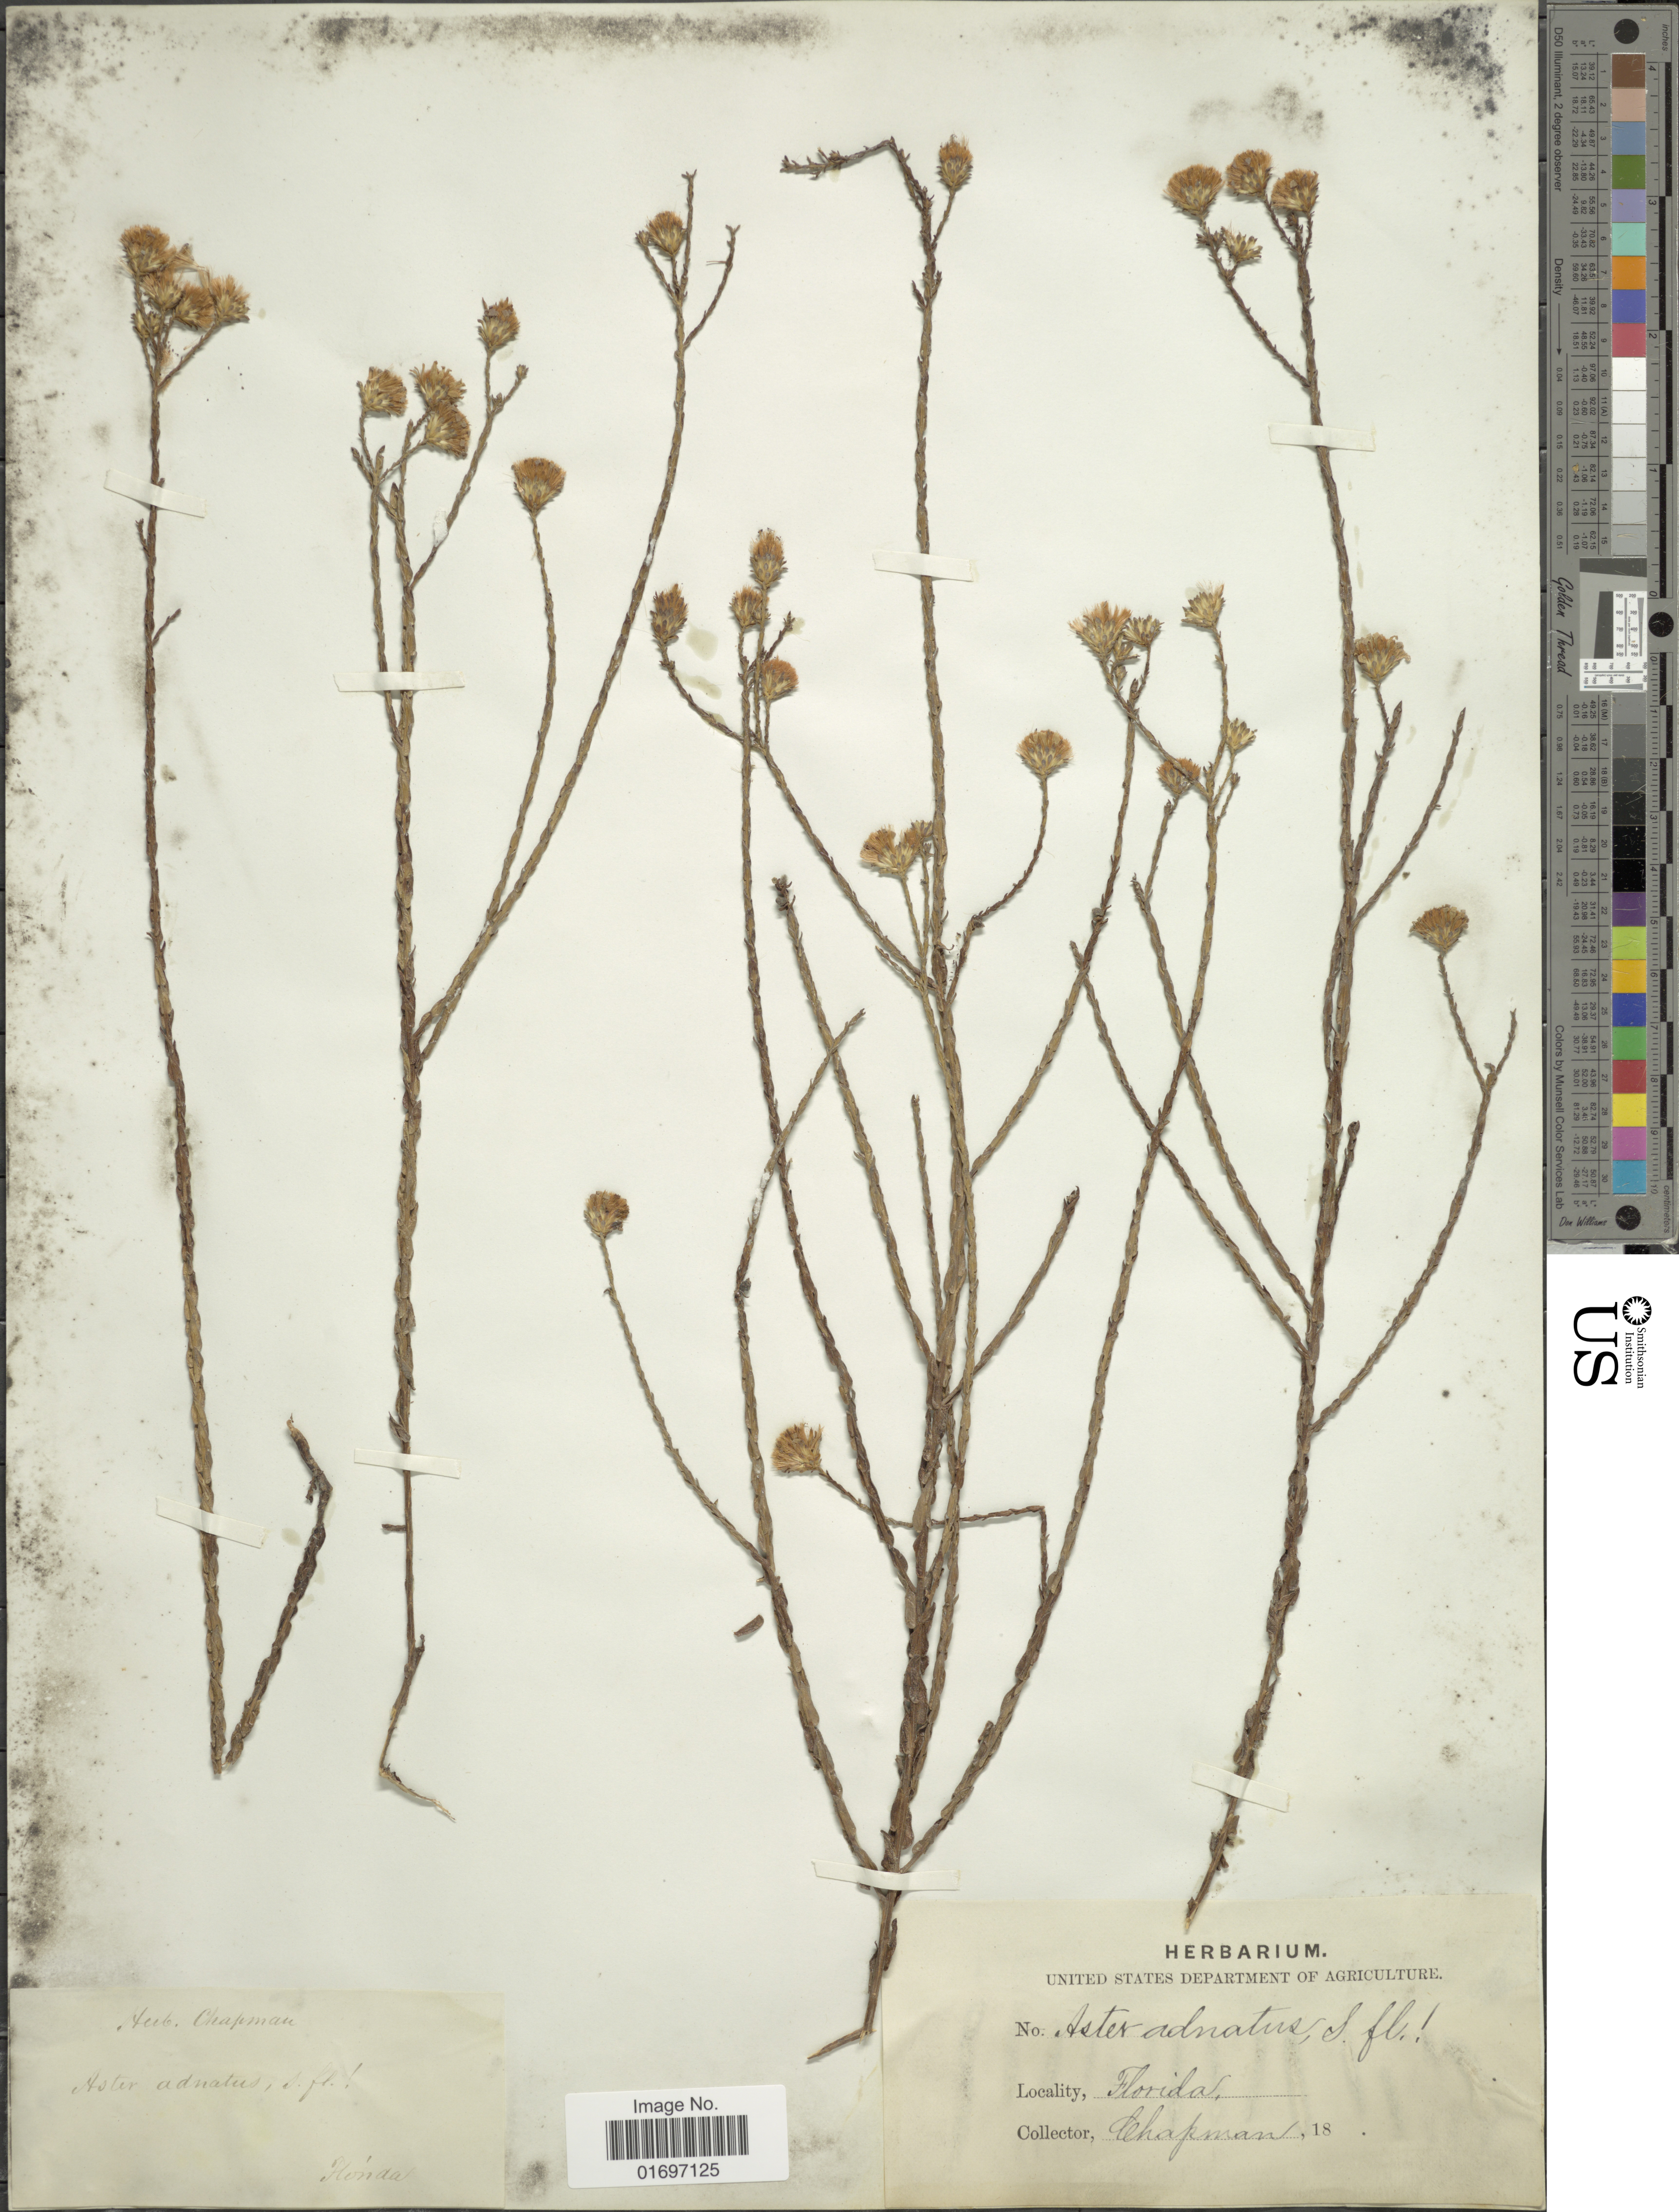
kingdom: Plantae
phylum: Tracheophyta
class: Magnoliopsida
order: Asterales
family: Asteraceae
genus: Symphyotrichum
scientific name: Symphyotrichum adnatum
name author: (Nutt.) G.L. Nesom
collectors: A. Chapman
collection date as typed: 18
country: United States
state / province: Florida